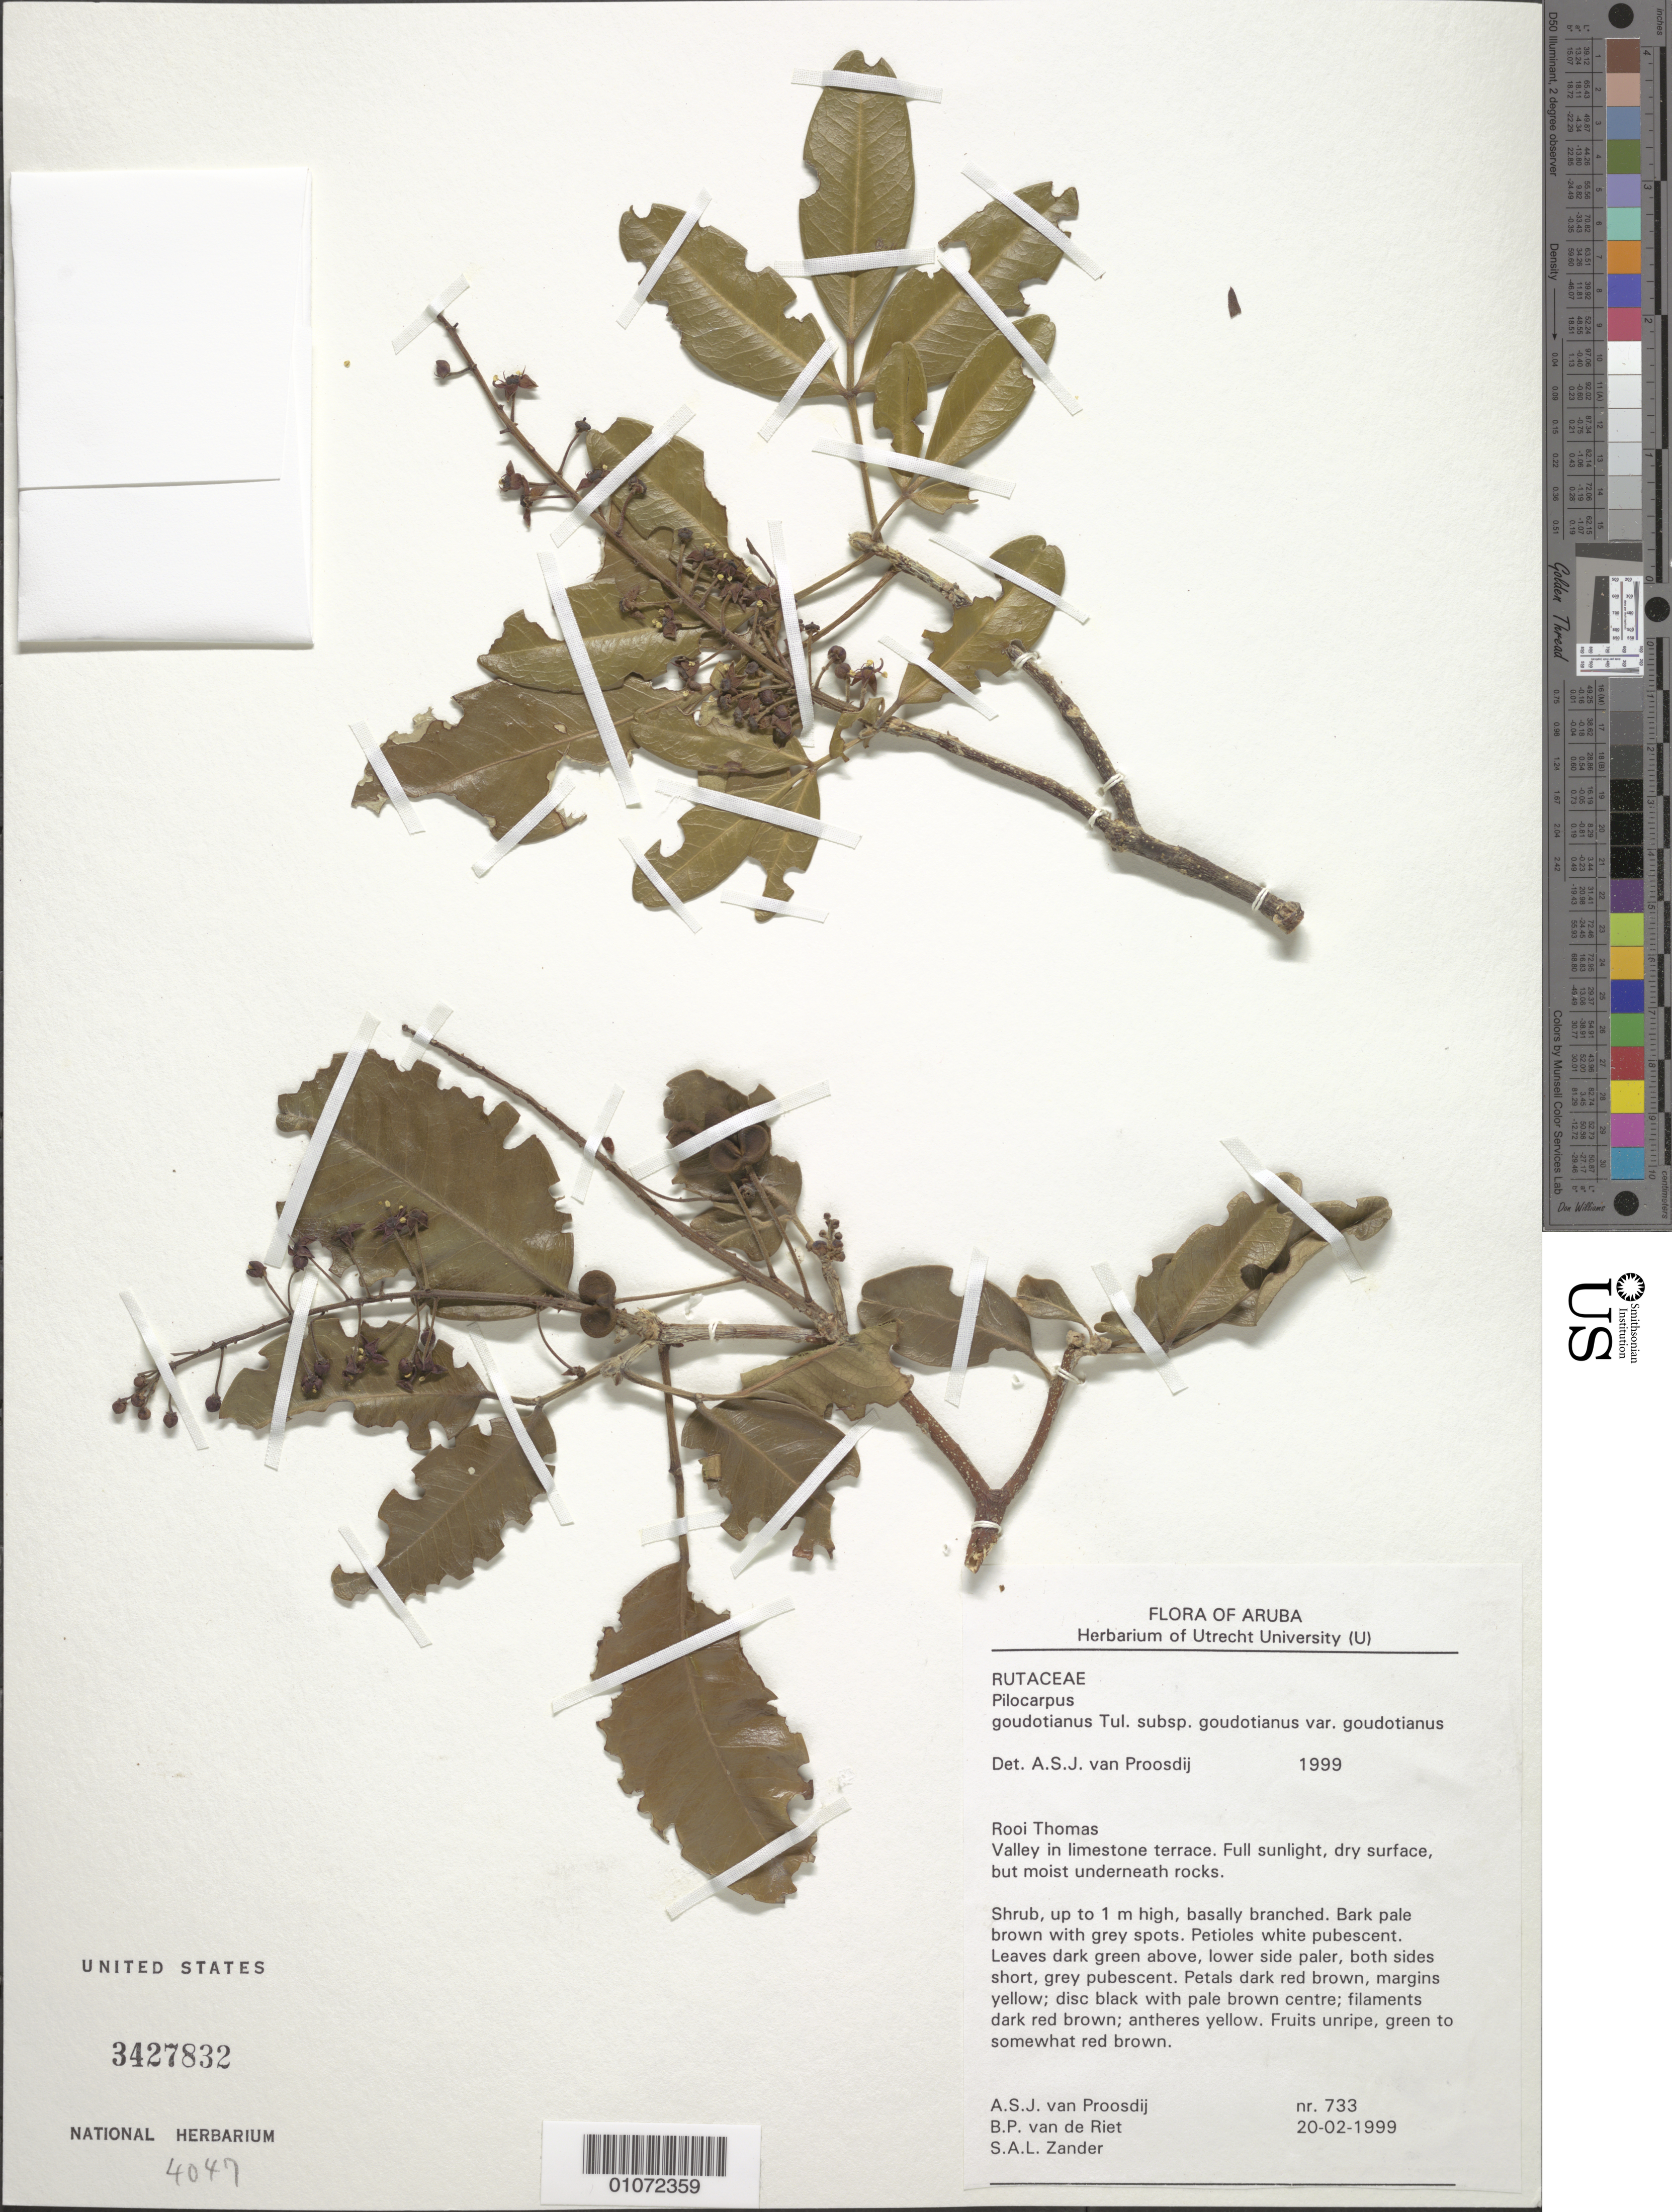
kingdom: Plantae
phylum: Tracheophyta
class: Magnoliopsida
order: Sapindales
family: Rutaceae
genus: Pilocarpus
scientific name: Pilocarpus goudotianus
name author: Tul.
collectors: A. Proosdij, B. Riet & S. Zander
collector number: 733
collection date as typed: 20 Feb 1999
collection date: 1999-02-20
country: Aruba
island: Aruba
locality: Rooi Thomas; valley in limestone terrace, full sunlight, dry surface, but moist underneath rocks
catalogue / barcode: US 3427832